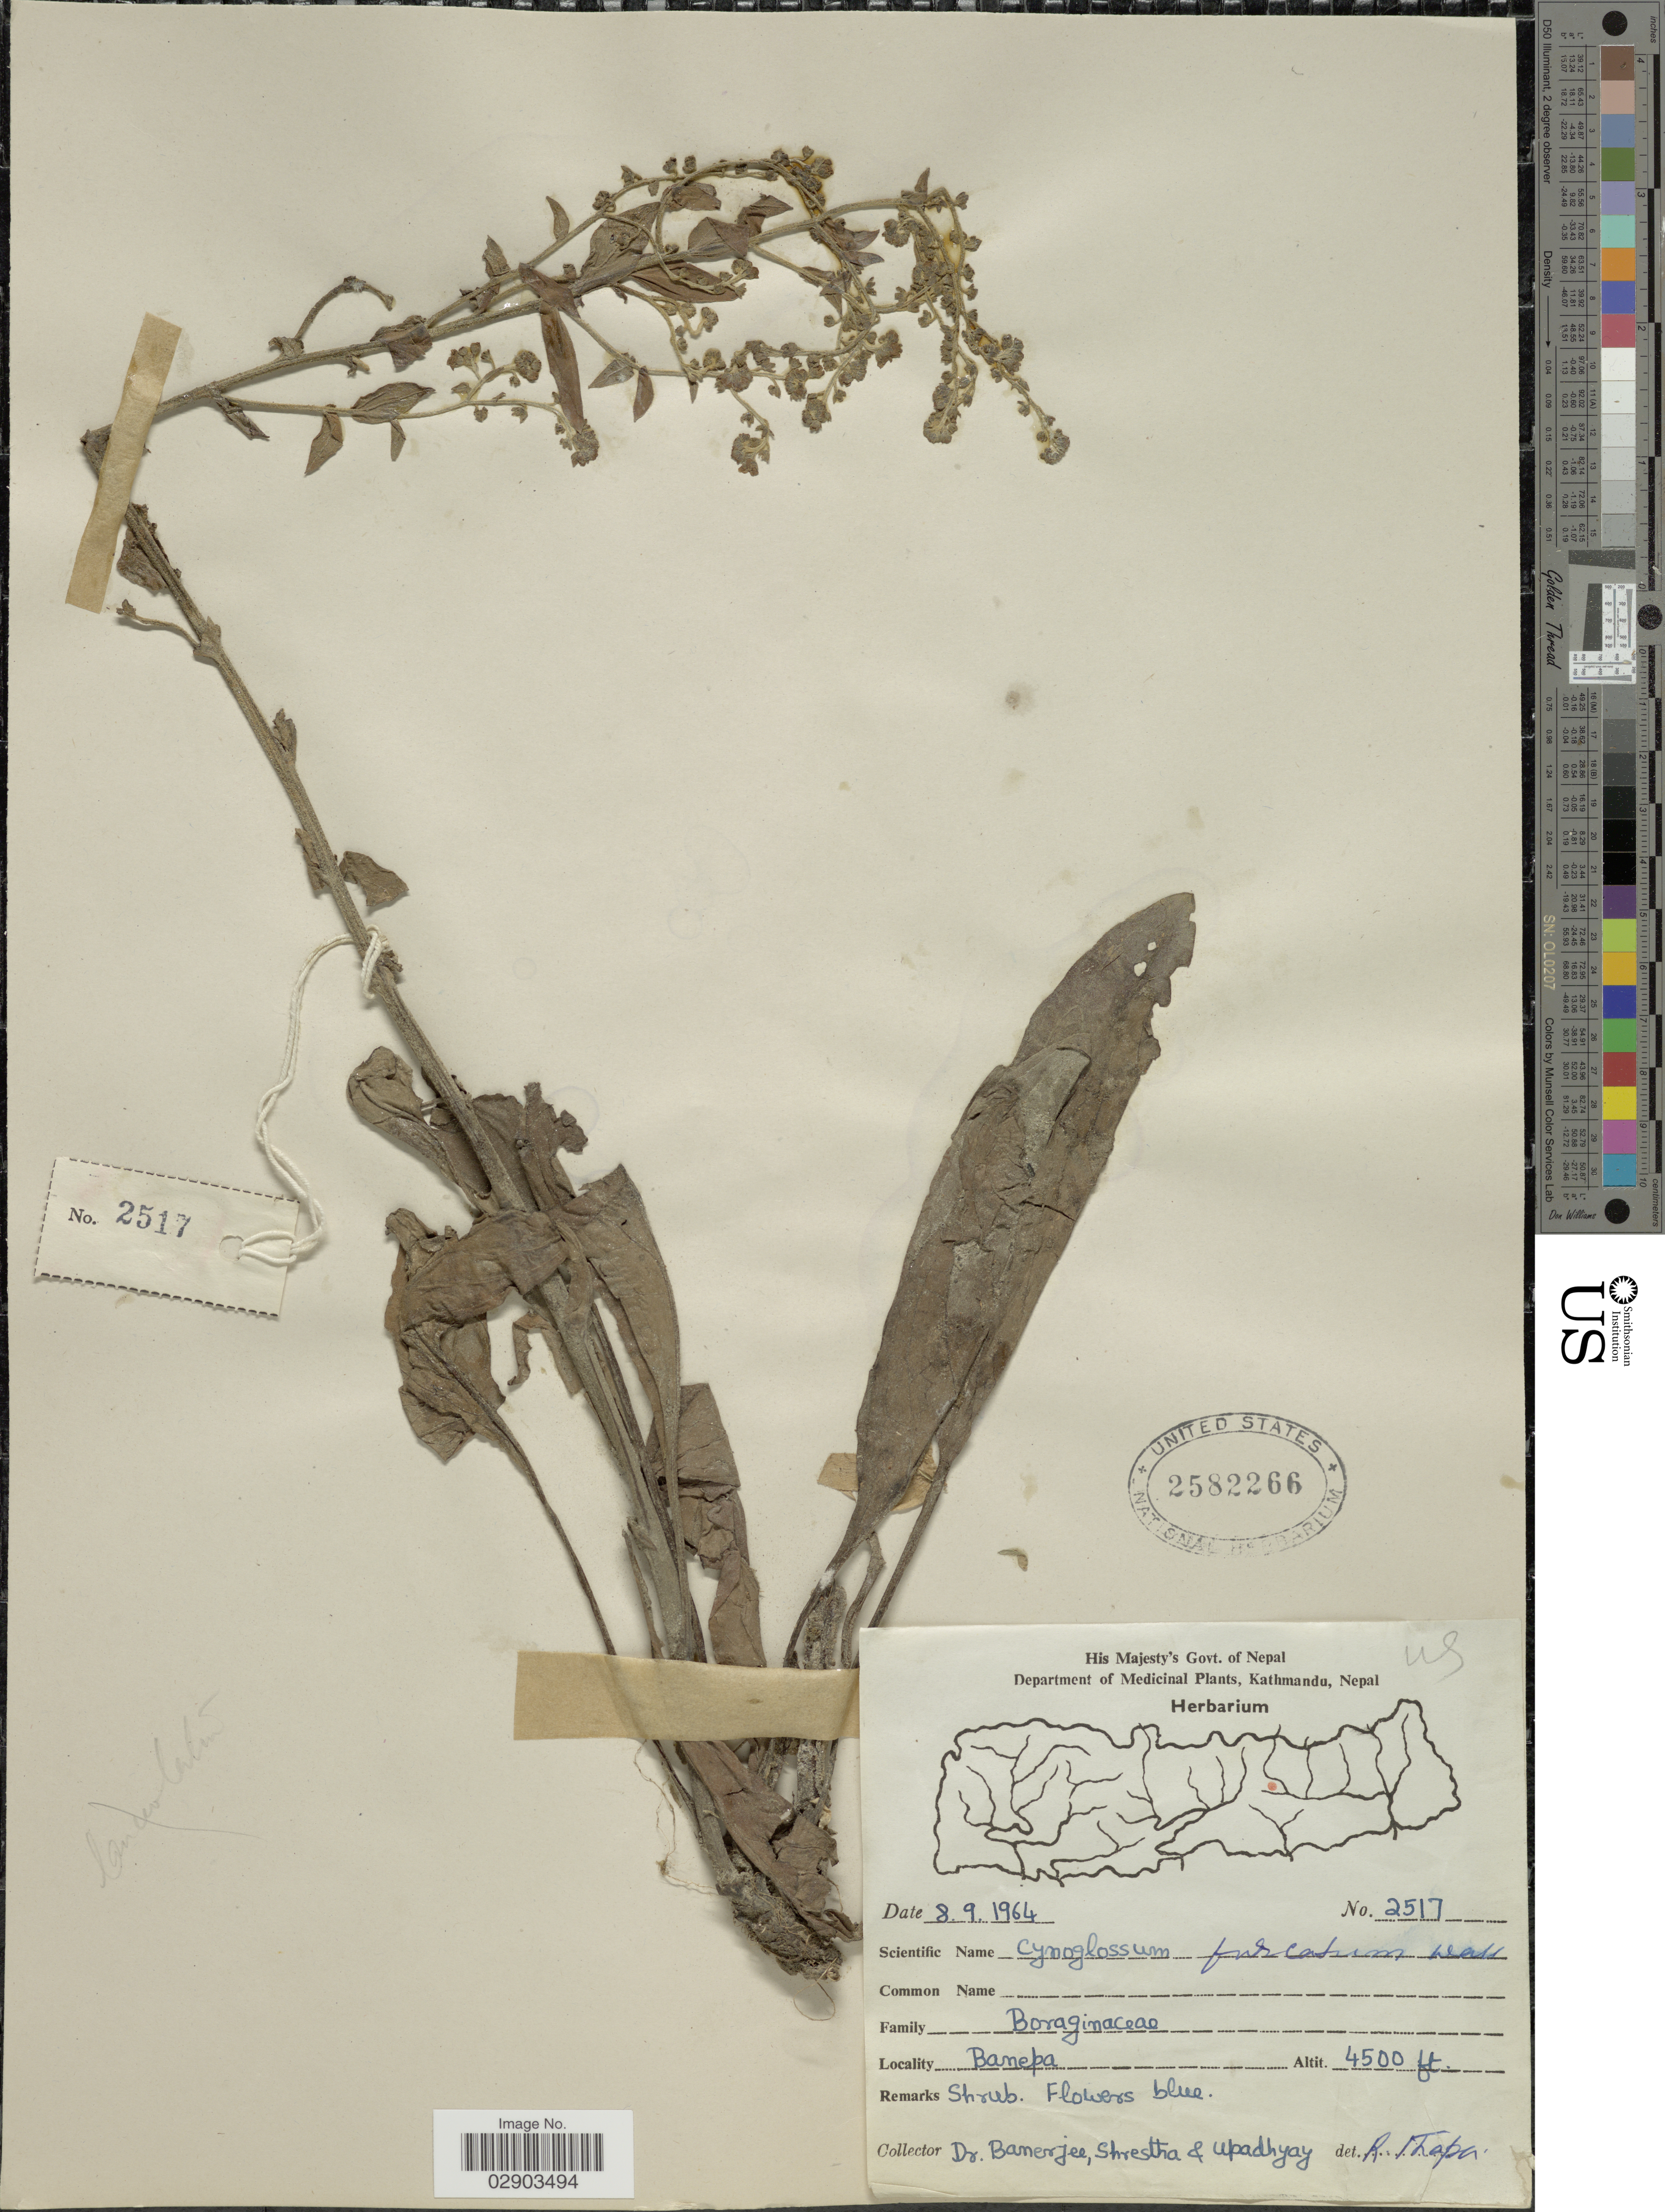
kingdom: Plantae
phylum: Tracheophyta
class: Magnoliopsida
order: Boraginales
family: Boraginaceae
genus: Cynoglossum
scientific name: Cynoglossum furcatum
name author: Wall.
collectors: -. Banerjee, -. Shrestha & Upadhyay, --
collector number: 2517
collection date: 1964-09-08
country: Nepal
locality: Banepa.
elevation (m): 1372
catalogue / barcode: US 2582266